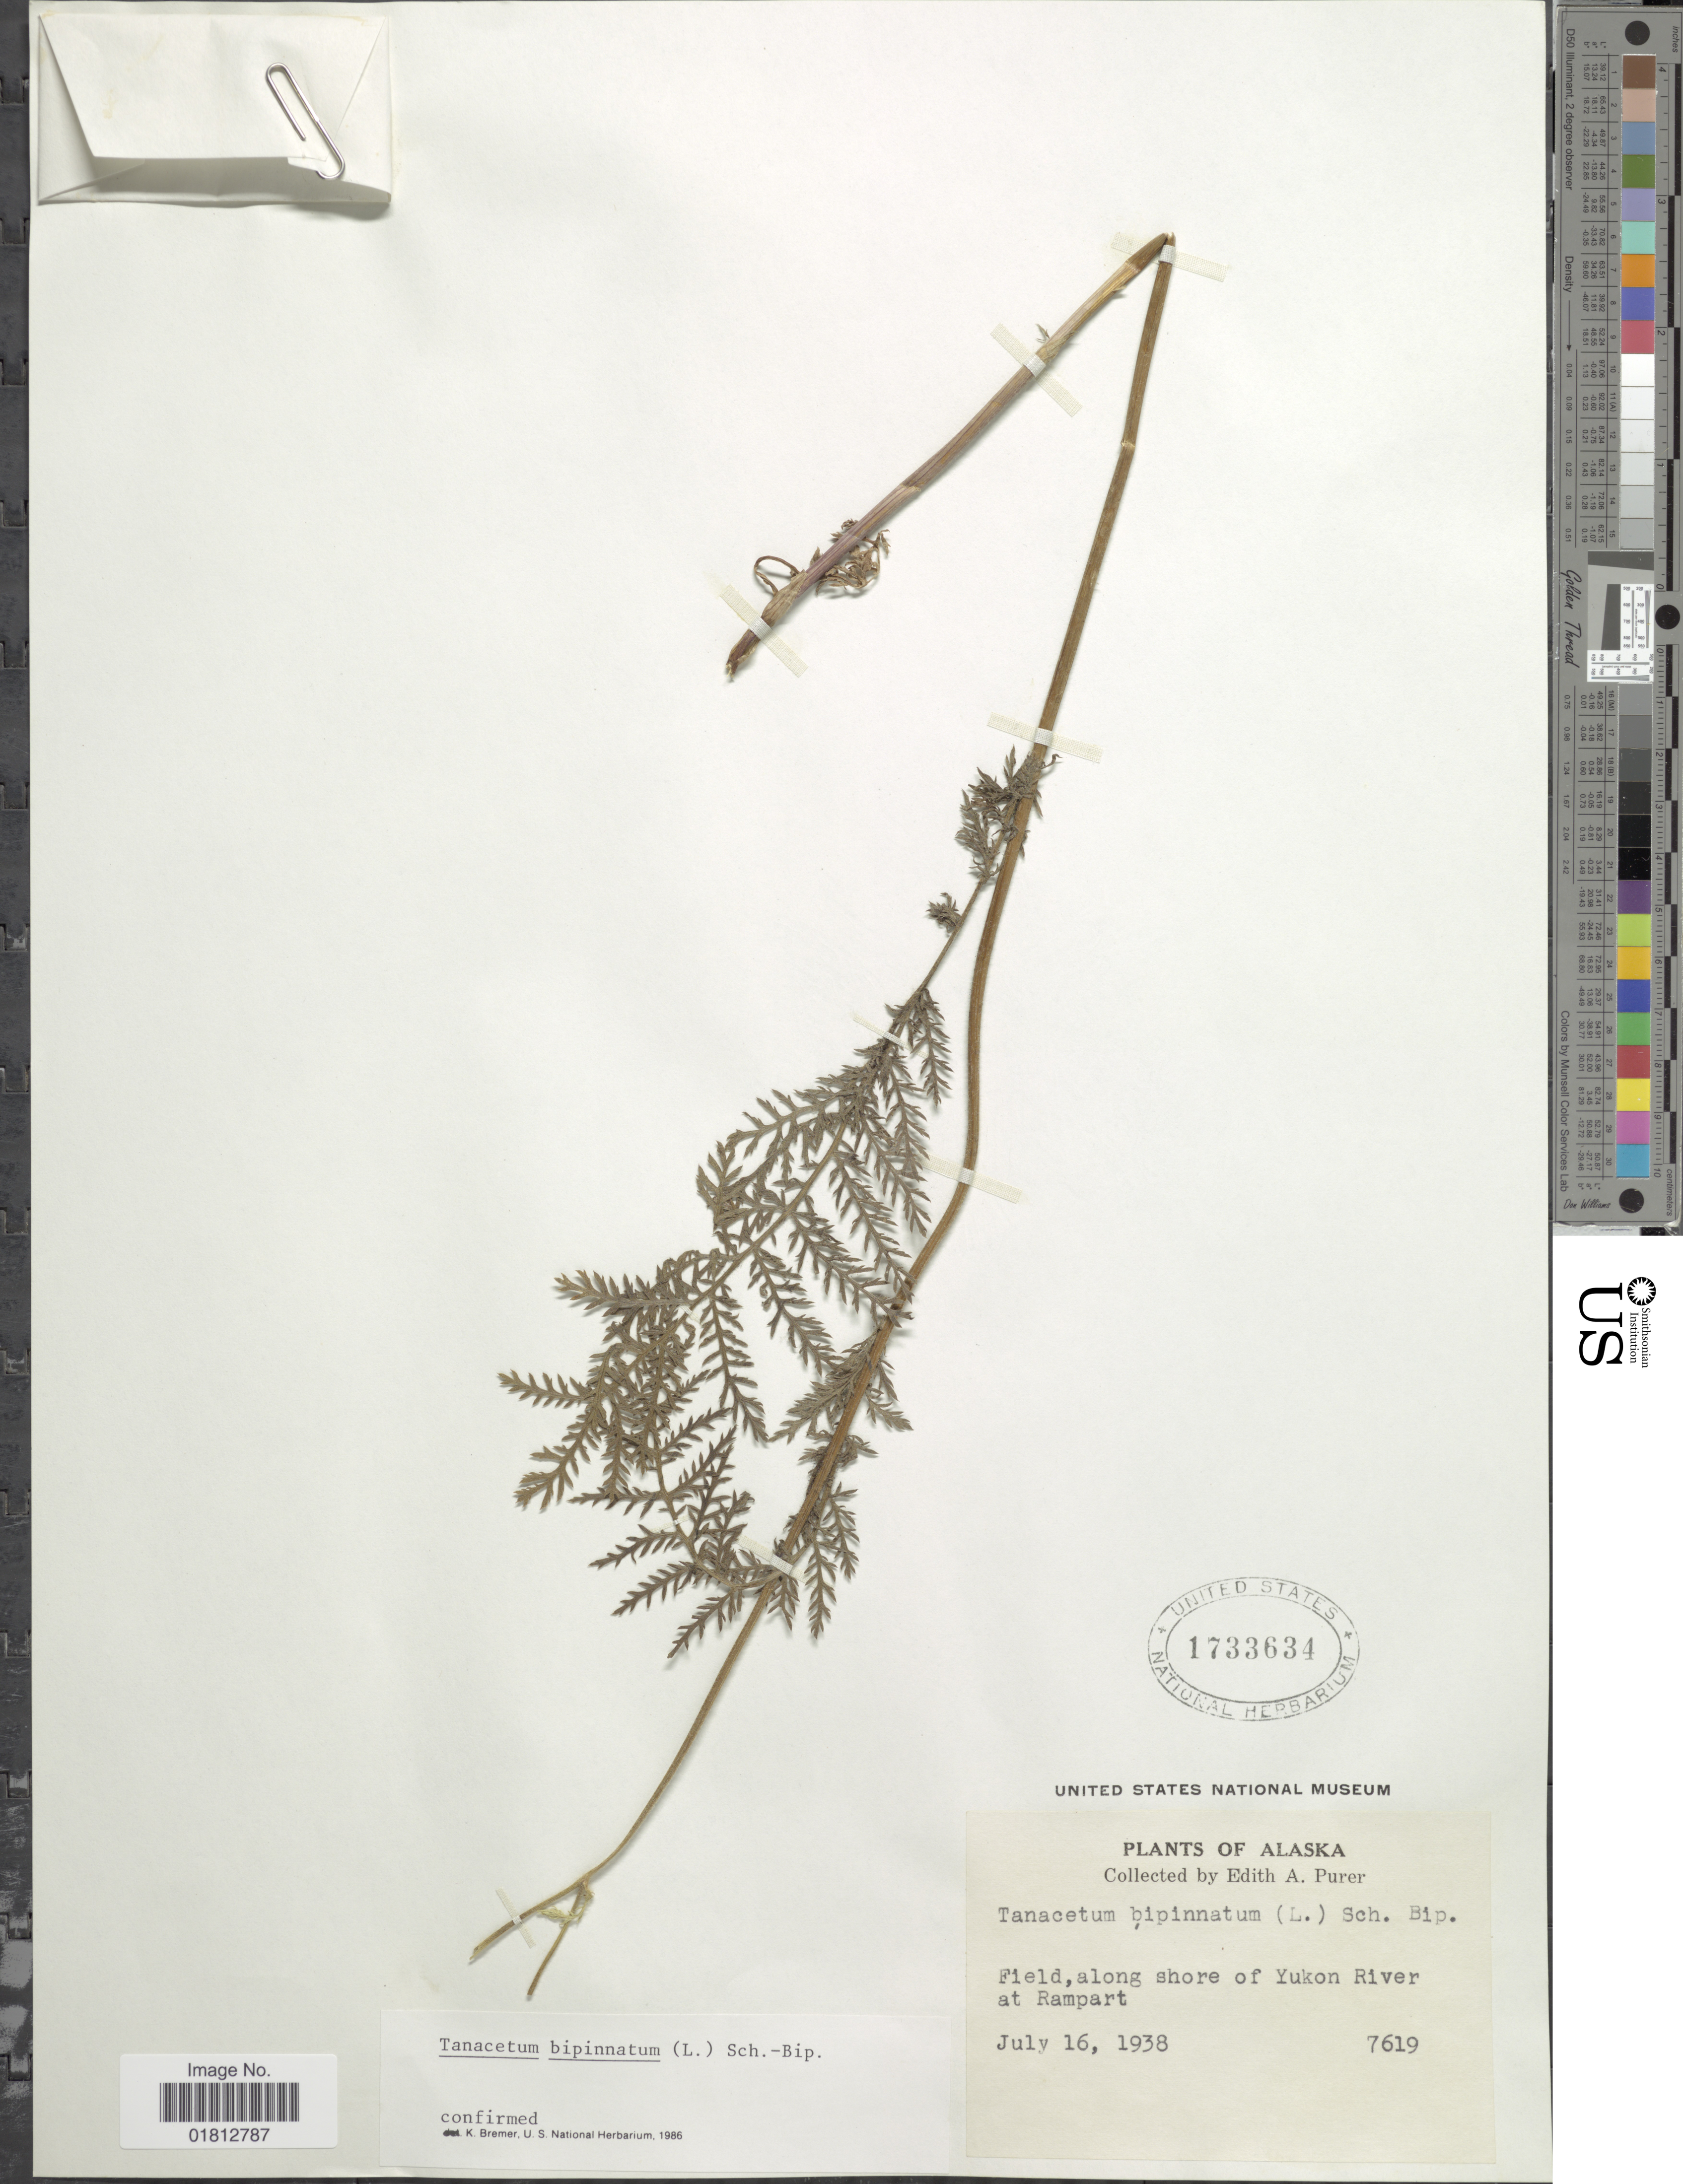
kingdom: Plantae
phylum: Tracheophyta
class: Magnoliopsida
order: Asterales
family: Asteraceae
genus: Tanacetum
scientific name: Tanacetum bipinnatum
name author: (L.) Sch. Bip.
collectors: E. Purer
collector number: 7619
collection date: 1938-07-16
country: United States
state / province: Alaska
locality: Along shore of Yukon River at Rampart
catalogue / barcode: US 1733634